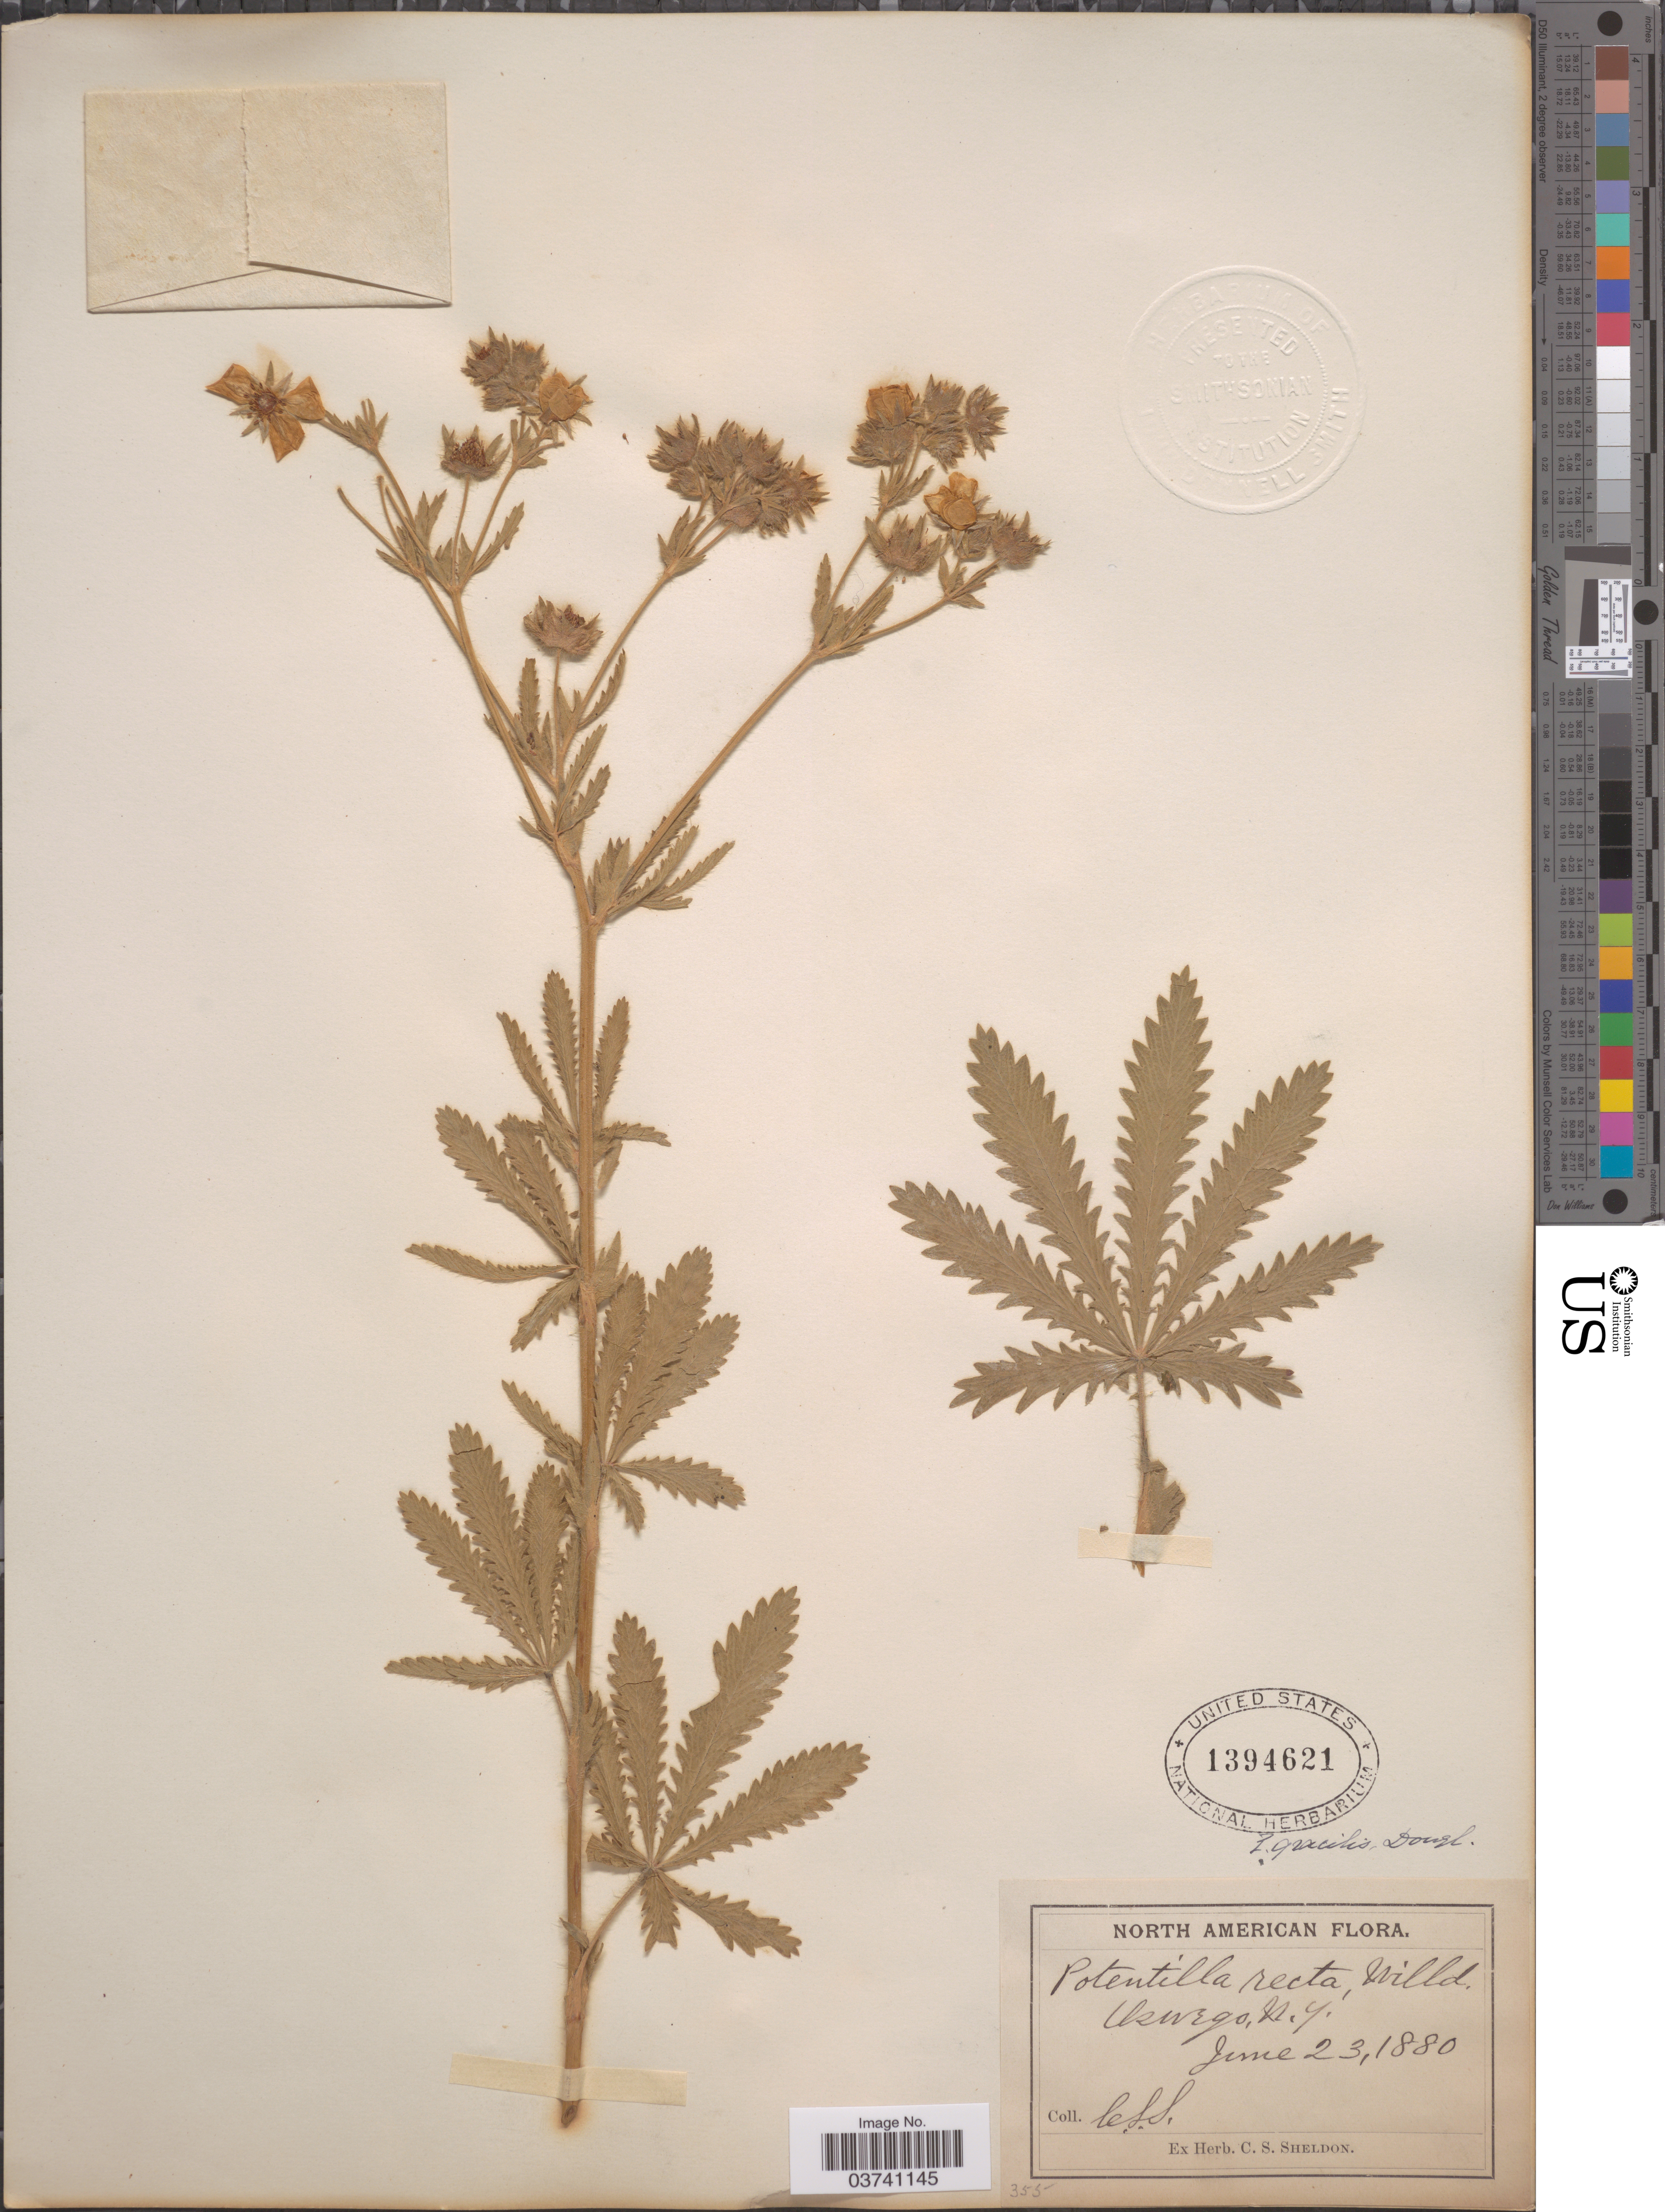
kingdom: Plantae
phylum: Tracheophyta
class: Magnoliopsida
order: Rosales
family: Rosaceae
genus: Potentilla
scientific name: Potentilla recta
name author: L.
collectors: C. S. Sheldon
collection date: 1880-06-23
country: United States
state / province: New York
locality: Uswego.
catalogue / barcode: US 1394621